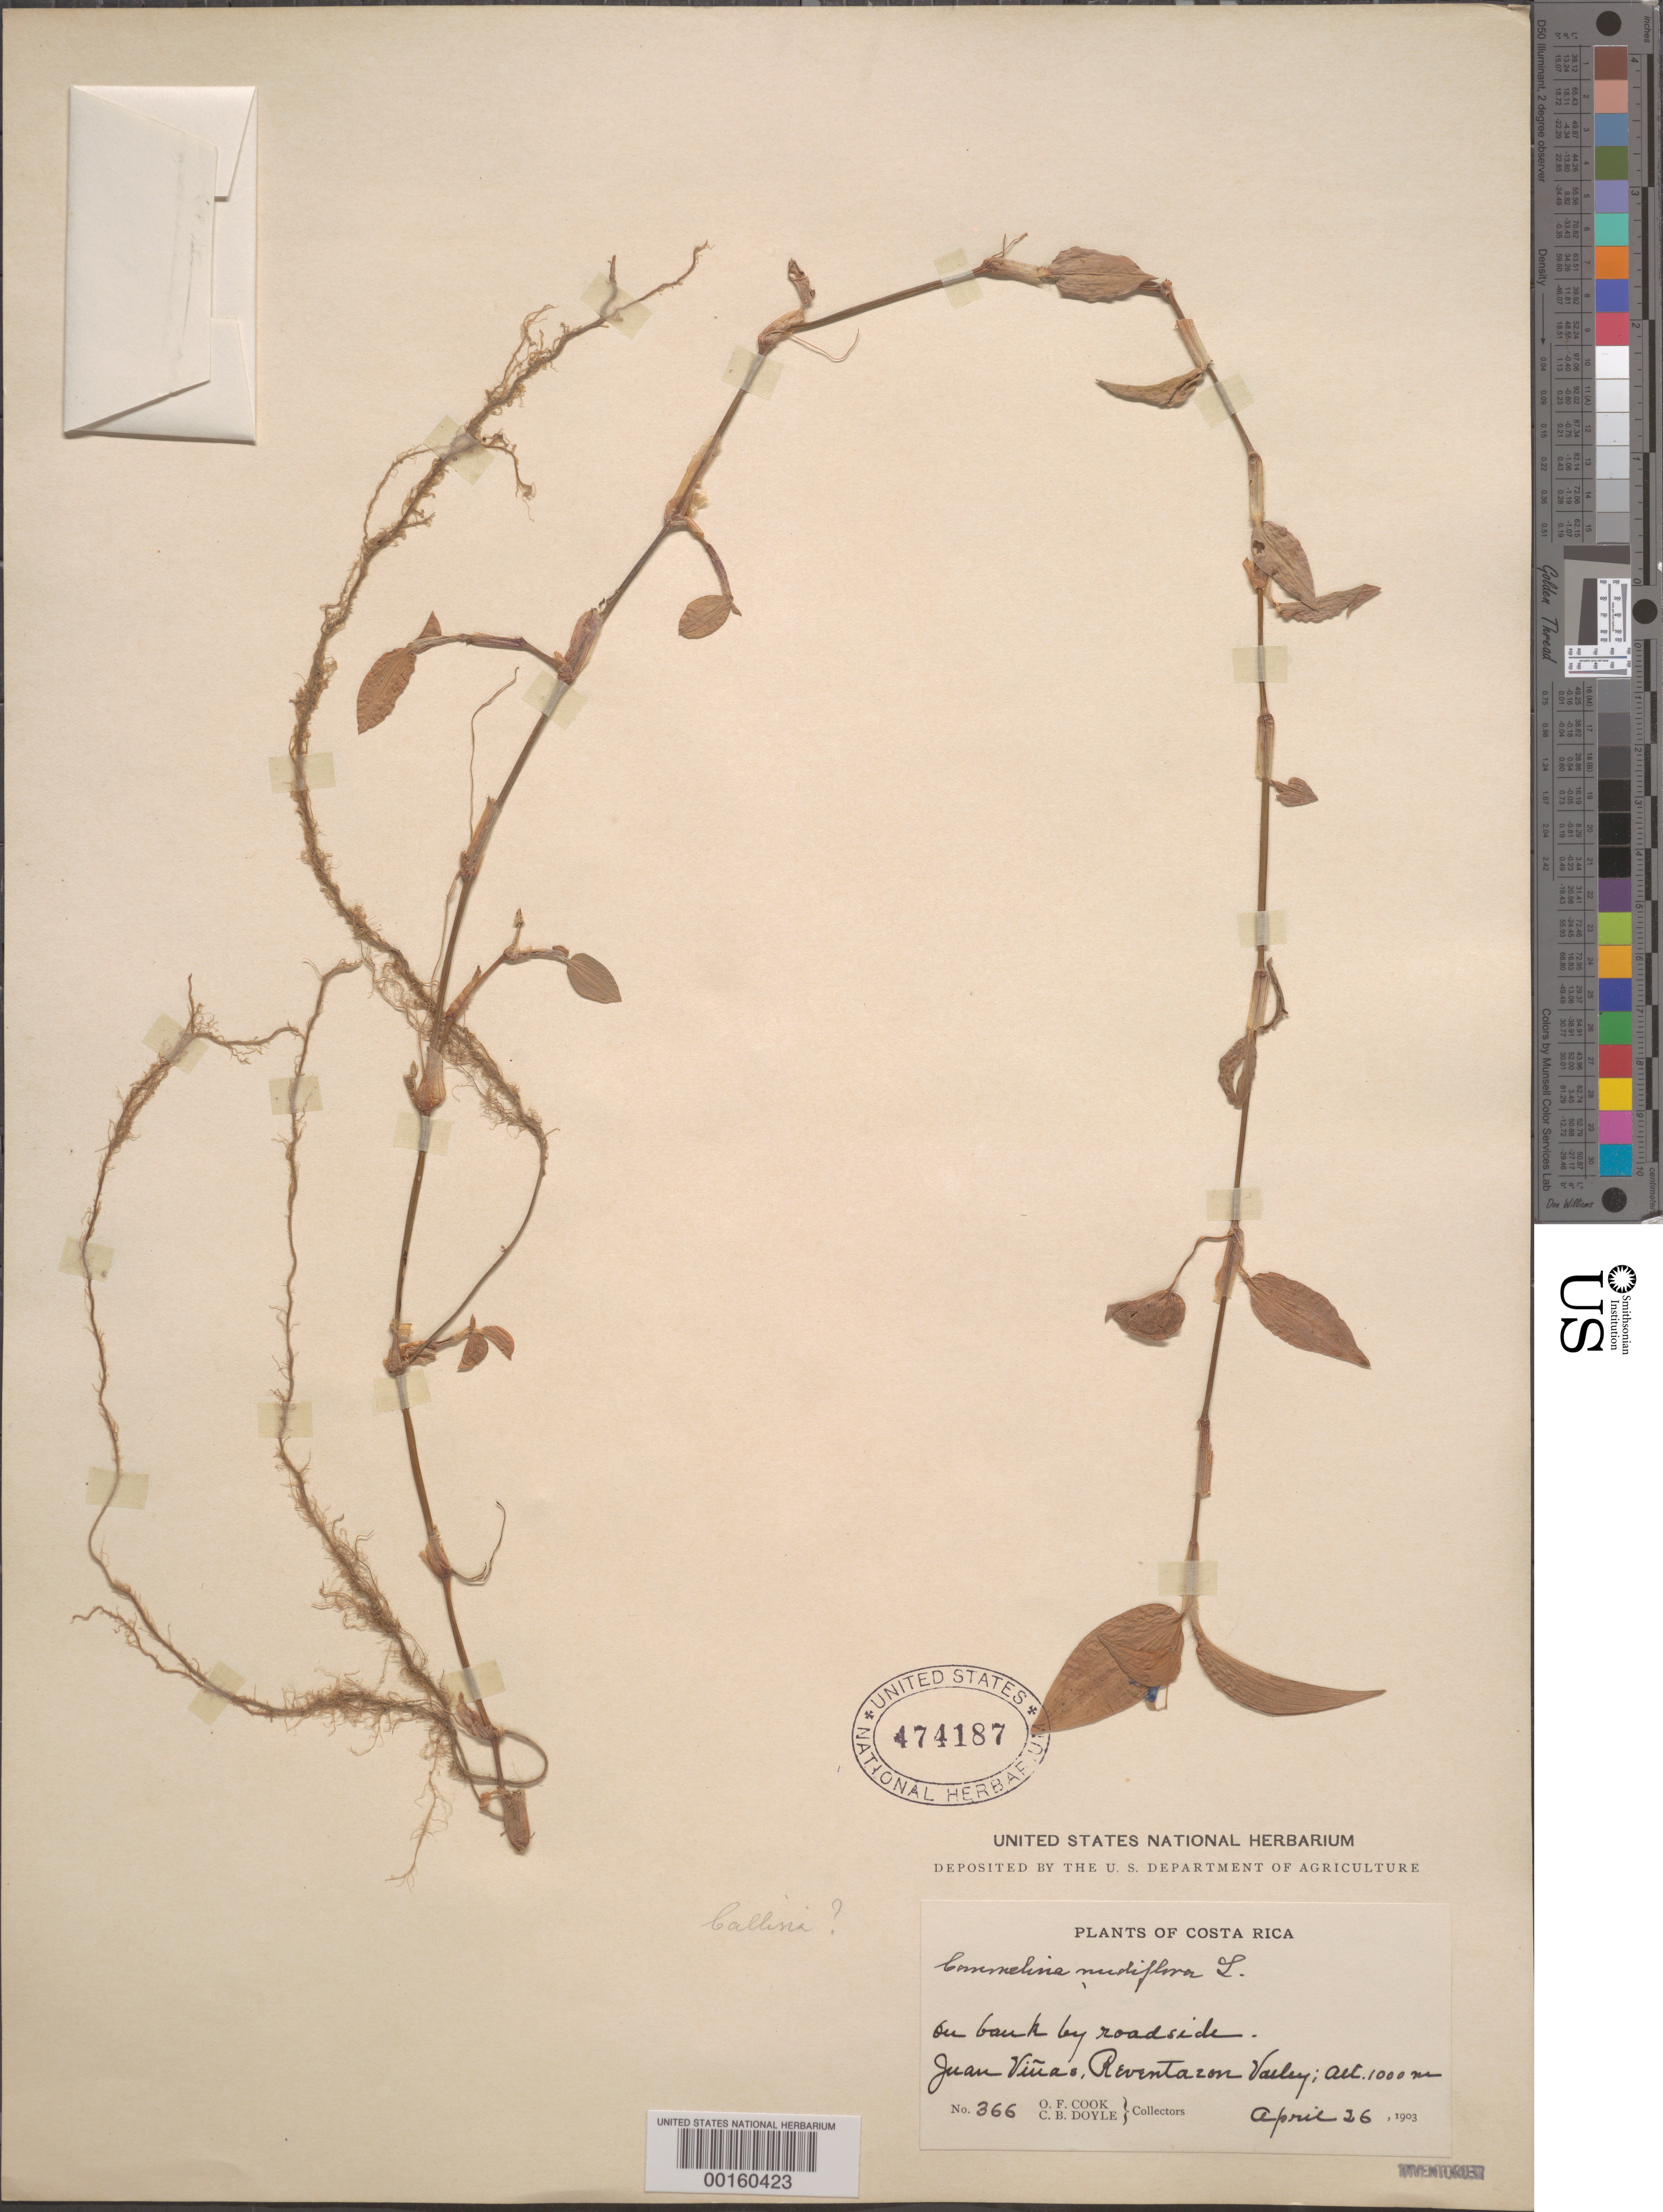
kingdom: Plantae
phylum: Tracheophyta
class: Liliopsida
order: Commelinales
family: Commelinaceae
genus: Commelina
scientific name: Commelina diffusa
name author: Burm. f.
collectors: O. F. Cook & C. Doyle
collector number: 366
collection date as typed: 26 Apr 1903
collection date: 1903-04-26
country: Costa Rica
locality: Juan Vinas, Reventazon Valley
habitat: Roadside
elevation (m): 1000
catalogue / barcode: US 474187